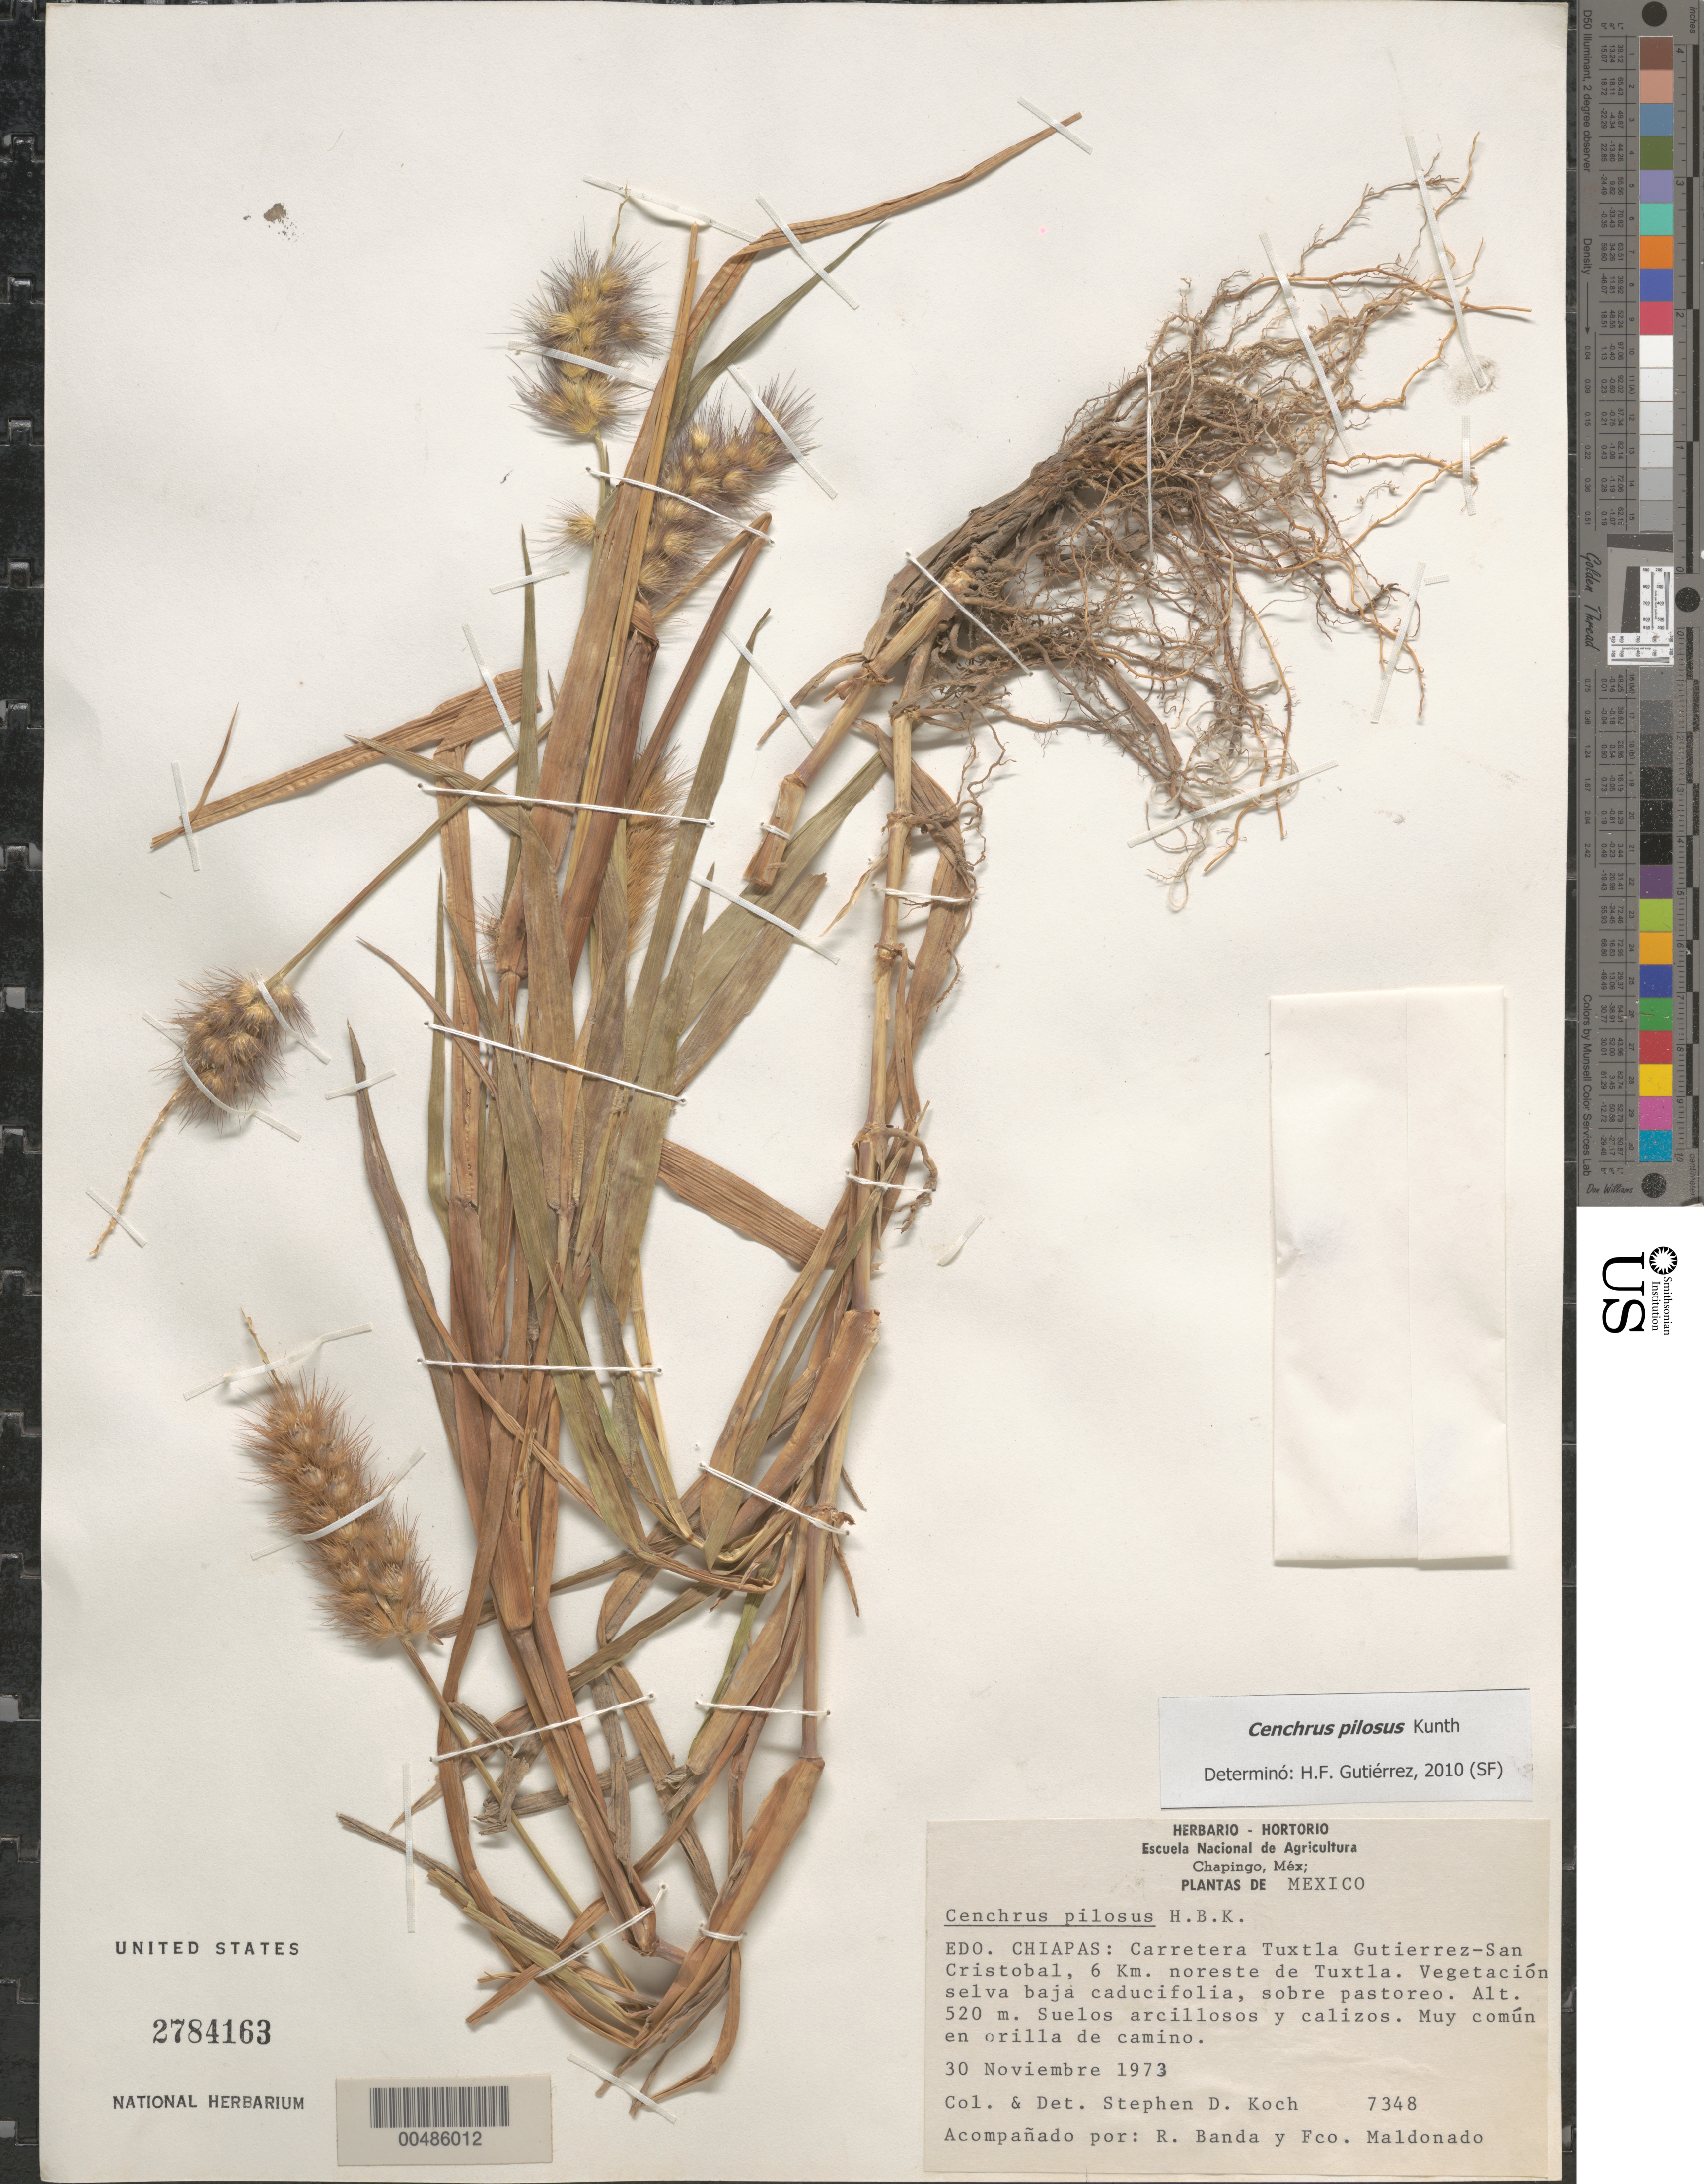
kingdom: Plantae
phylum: Tracheophyta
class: Liliopsida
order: Poales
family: Poaceae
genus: Cenchrus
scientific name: Cenchrus pilosus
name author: Kunth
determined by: Koch, S. D.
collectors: S. D. Koch, R. Banada & F. Maldonado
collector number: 7348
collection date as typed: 30 Nov 1973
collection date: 1973-11-30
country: Mexico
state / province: Chiapas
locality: Carretera Tuxtla Gutierrez-San Cristobal, 6 km NE de Tuxtla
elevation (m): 520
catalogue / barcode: US 2784163